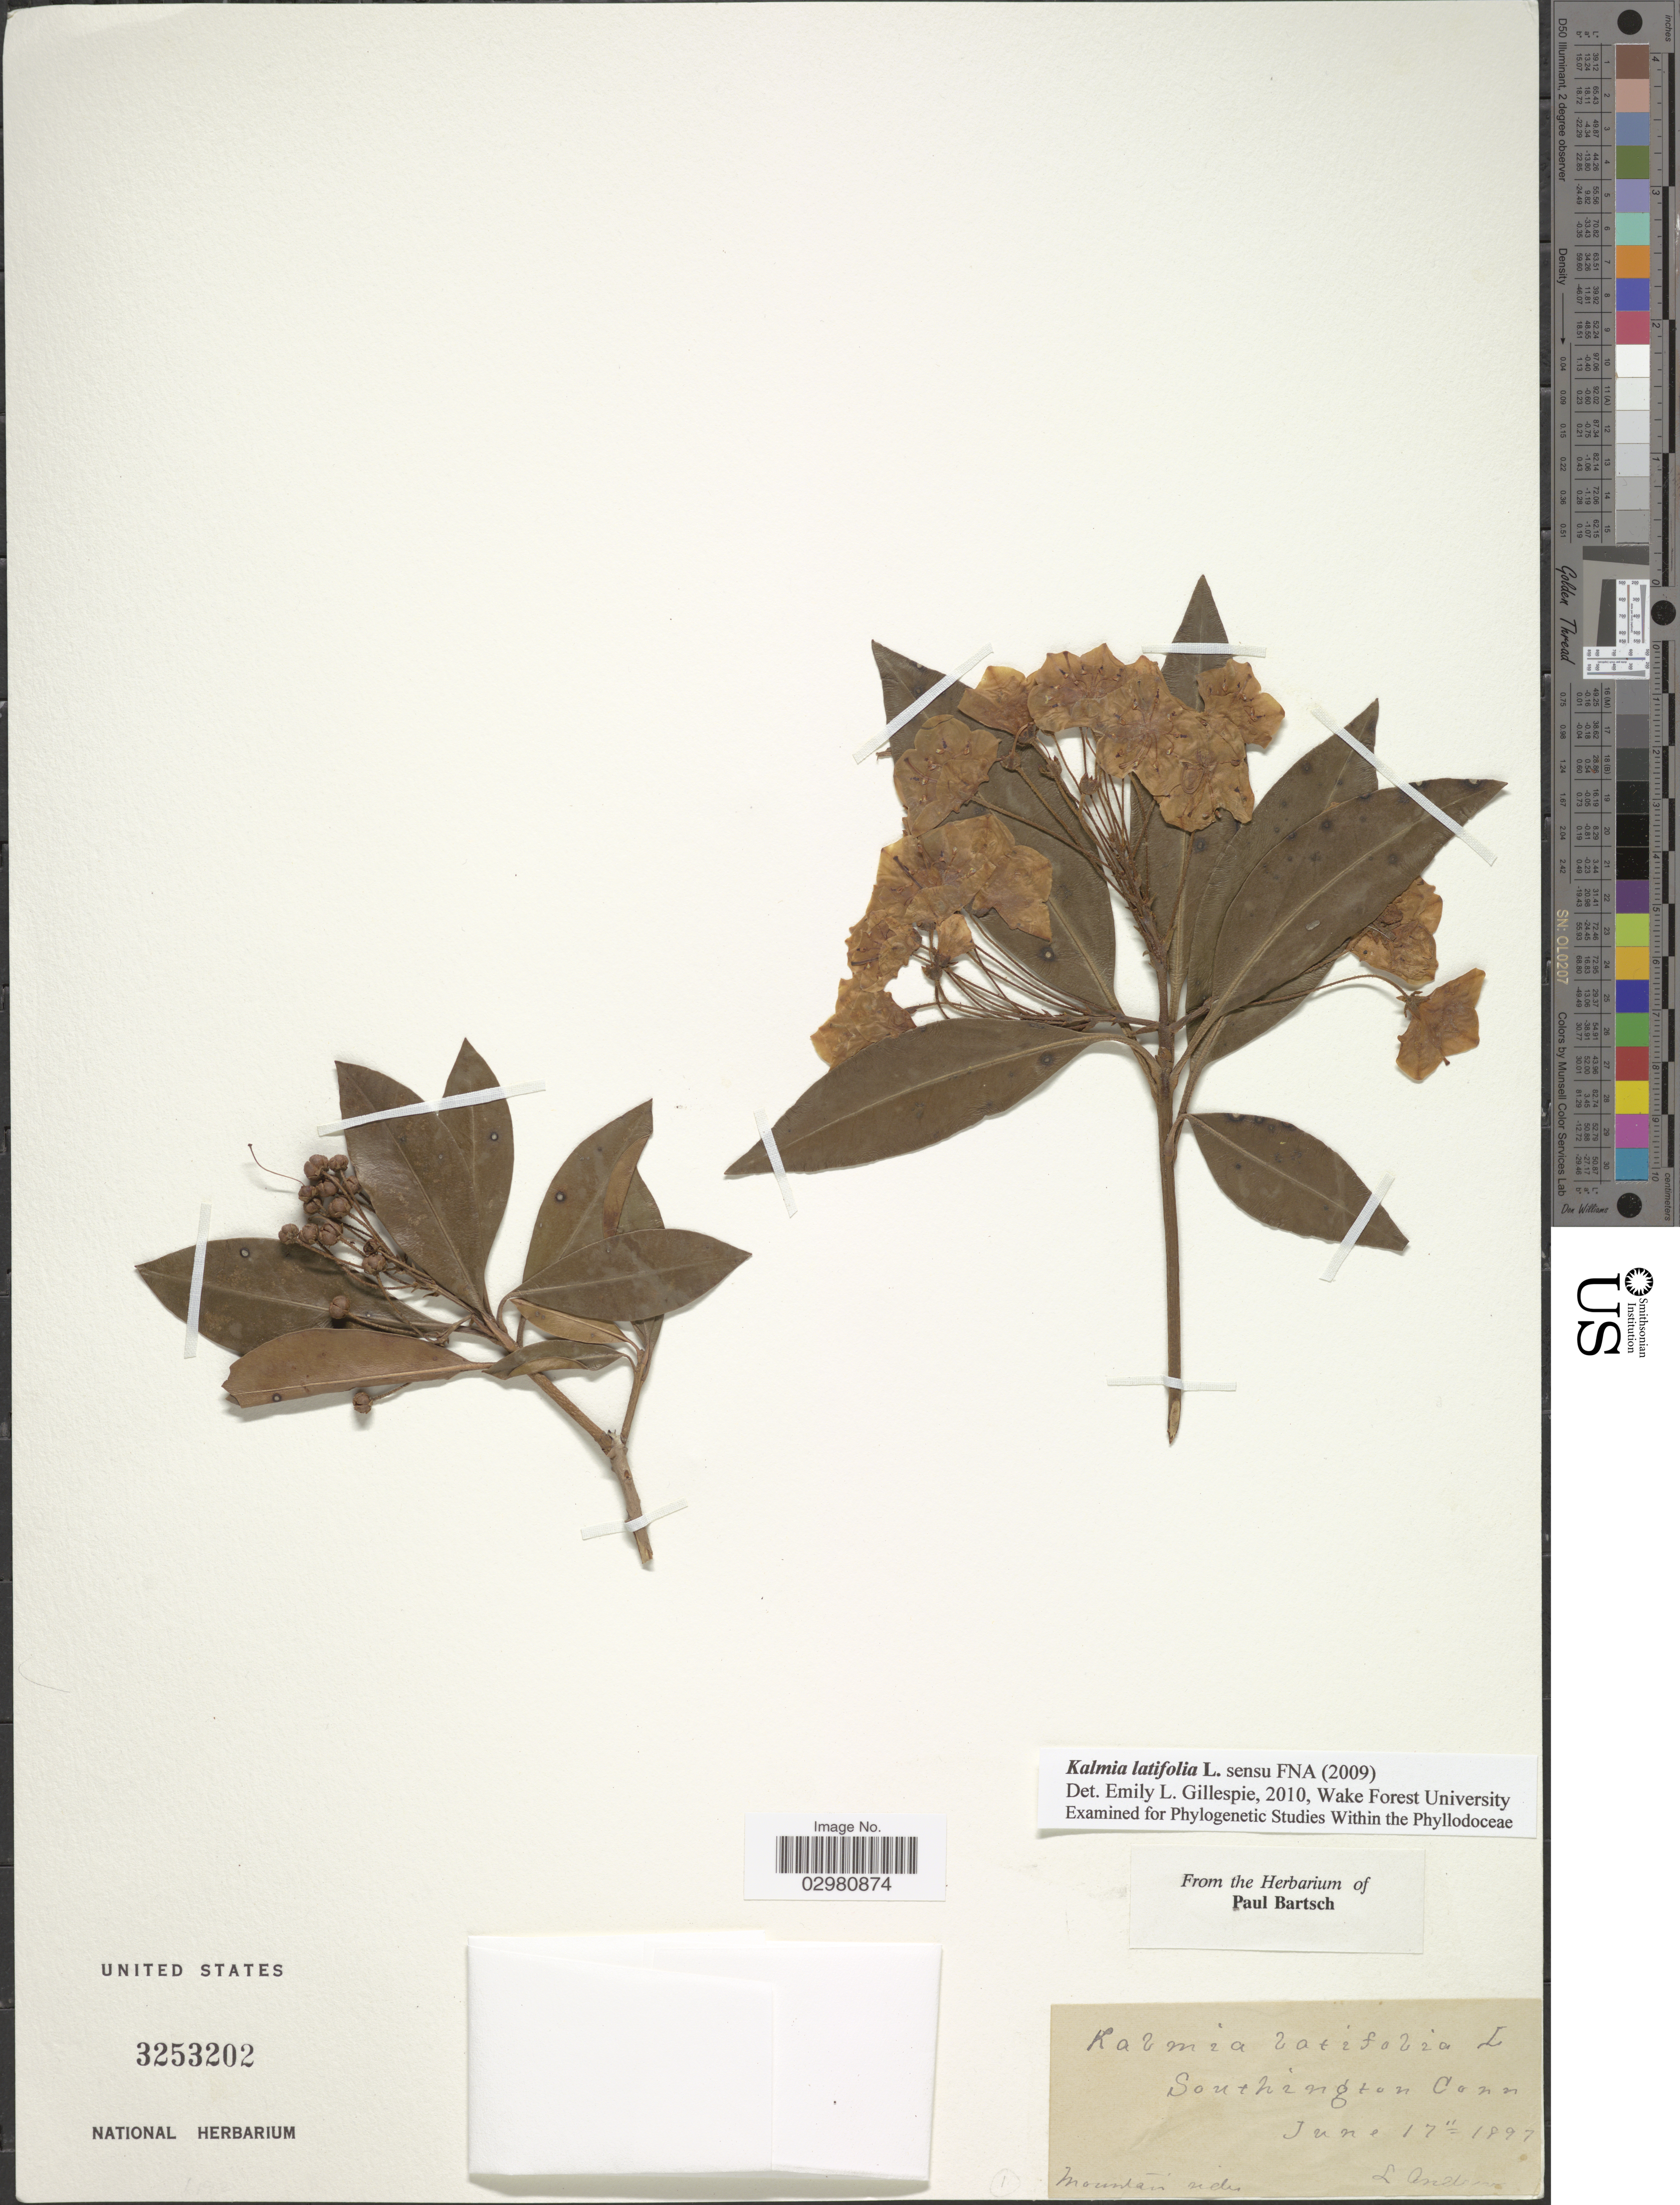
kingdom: Plantae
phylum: Tracheophyta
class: Magnoliopsida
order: Ericales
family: Ericaceae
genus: Kalmia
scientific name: Kalmia latifolia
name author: L.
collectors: L. Anderson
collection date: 1897-06-17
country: United States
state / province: Connecticut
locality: Southington Conn. Mountain sides.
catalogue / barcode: US 3253202